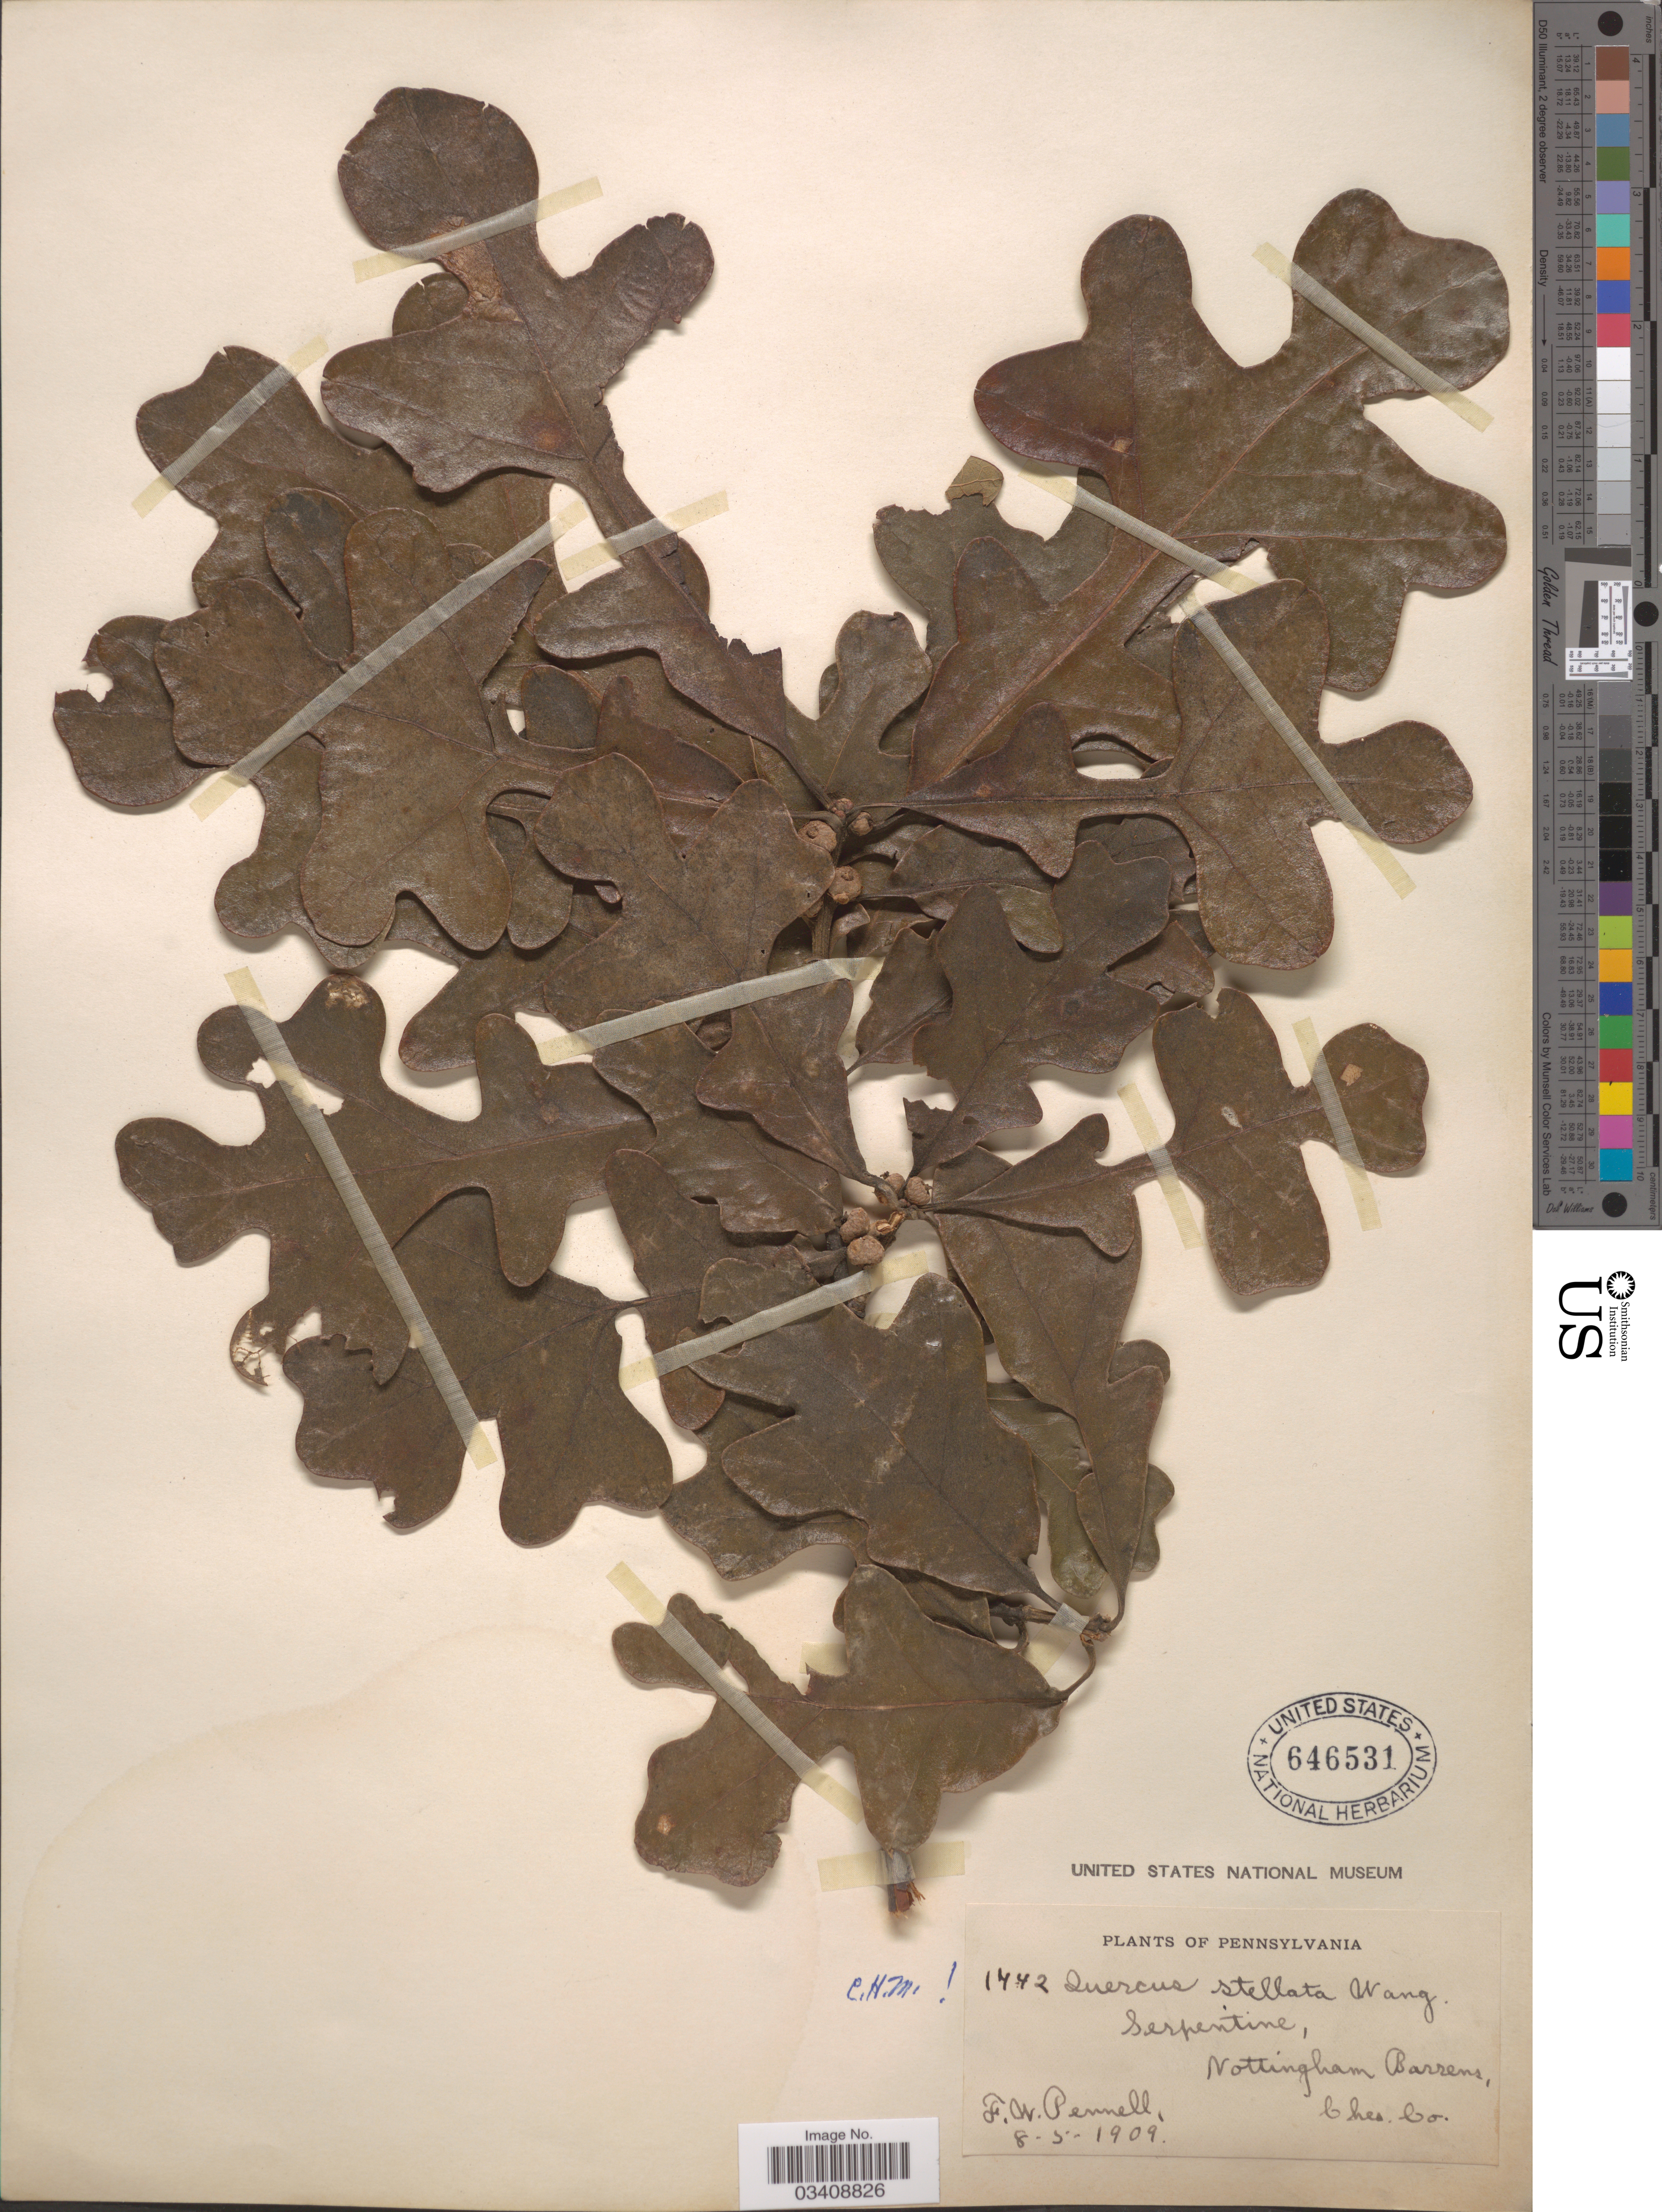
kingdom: Plantae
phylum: Tracheophyta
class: Magnoliopsida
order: Fagales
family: Fagaceae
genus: Quercus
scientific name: Quercus stellata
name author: Wangenh.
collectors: F. W. Pennell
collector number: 1442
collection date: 1909-08-05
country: United States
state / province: Pennsylvania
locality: Nottingham Barrens, Ches. Co.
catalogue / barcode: US 646531